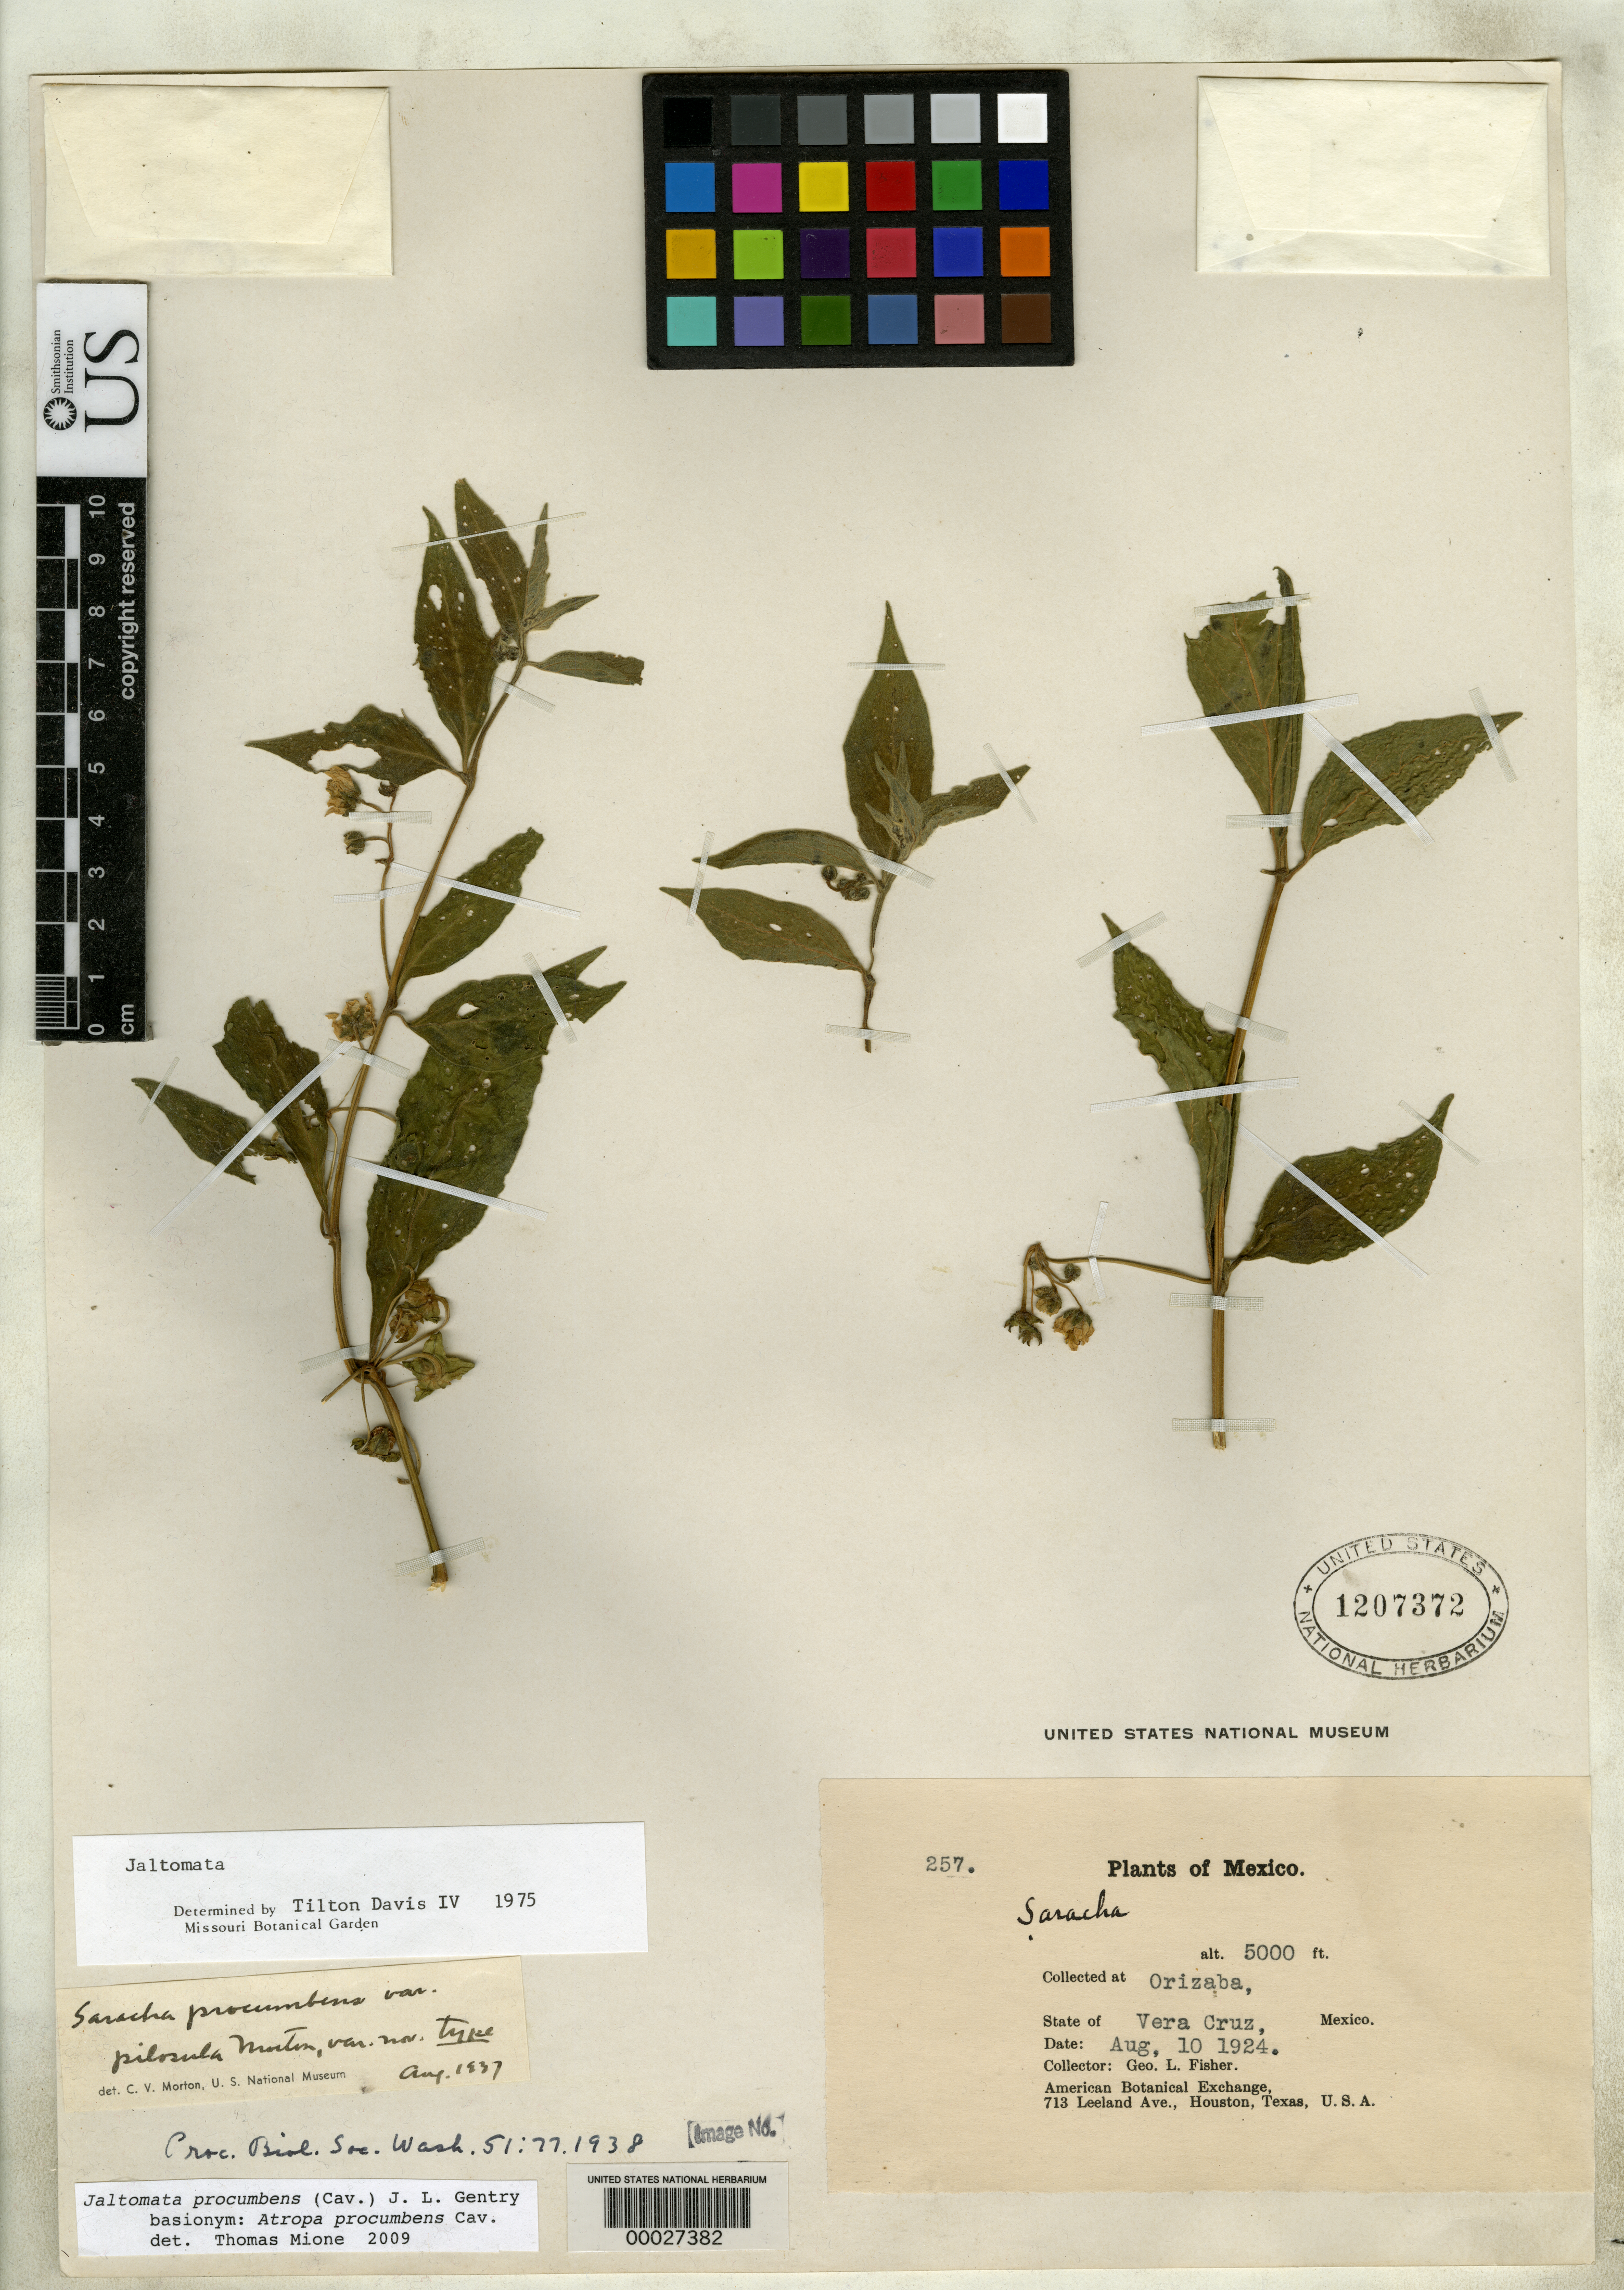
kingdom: Plantae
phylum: Tracheophyta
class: Magnoliopsida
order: Solanales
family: Solanaceae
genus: Saracha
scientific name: Saracha procumbens var. pilosula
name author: C.V. Morton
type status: Holotype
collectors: G. L. Fisher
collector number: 257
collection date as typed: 10 Aug 1924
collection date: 1924-08-10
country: Mexico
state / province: Veracruz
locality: Orizaba.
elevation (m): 1524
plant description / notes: Note: sheet no. stamped on specimen is 1207372; whereas protologue cites 1207342. All other collection data matches Morton's annotation on specimen.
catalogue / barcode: US 1207372